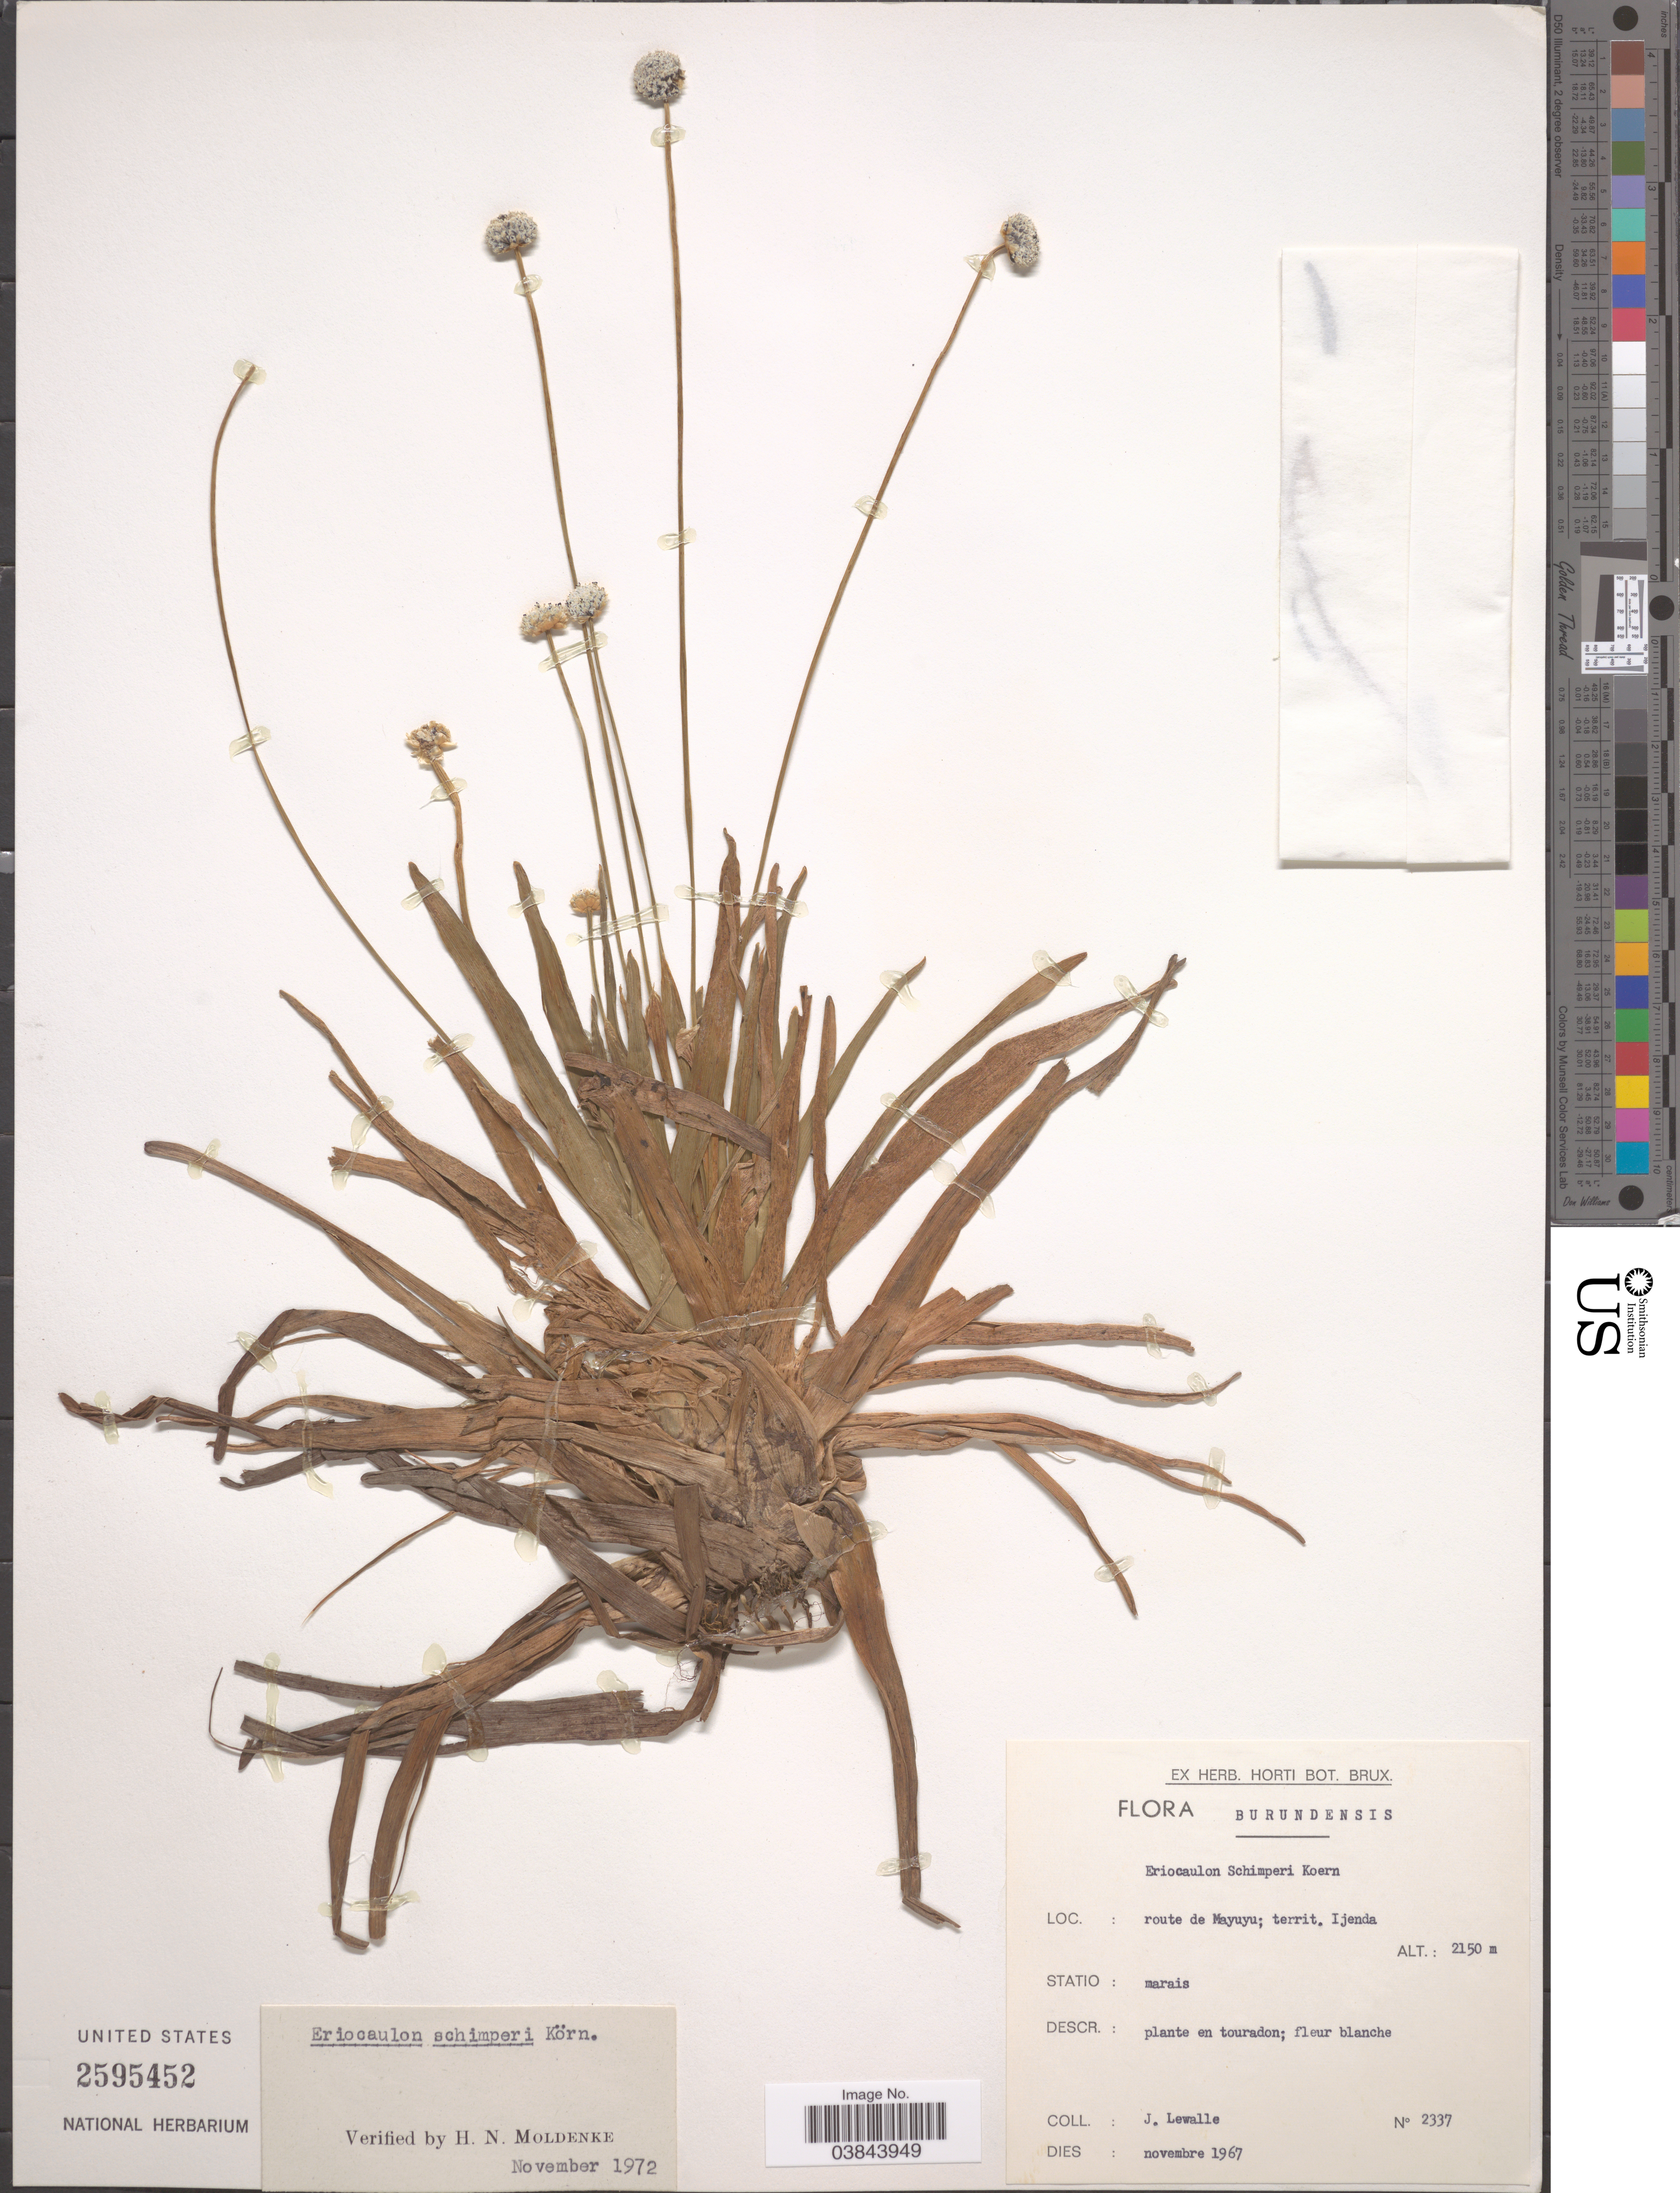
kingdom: Plantae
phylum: Tracheophyta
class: Liliopsida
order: Poales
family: Eriocaulaceae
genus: Eriocaulon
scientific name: Eriocaulon schimperi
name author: Körn. ex Ruhland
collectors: J. Lewalle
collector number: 2337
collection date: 1967-11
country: Burundi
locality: Burundensis. route de Mayuyu; territ. Ijenda. Statio: marais.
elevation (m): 2150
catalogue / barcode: US 2595452